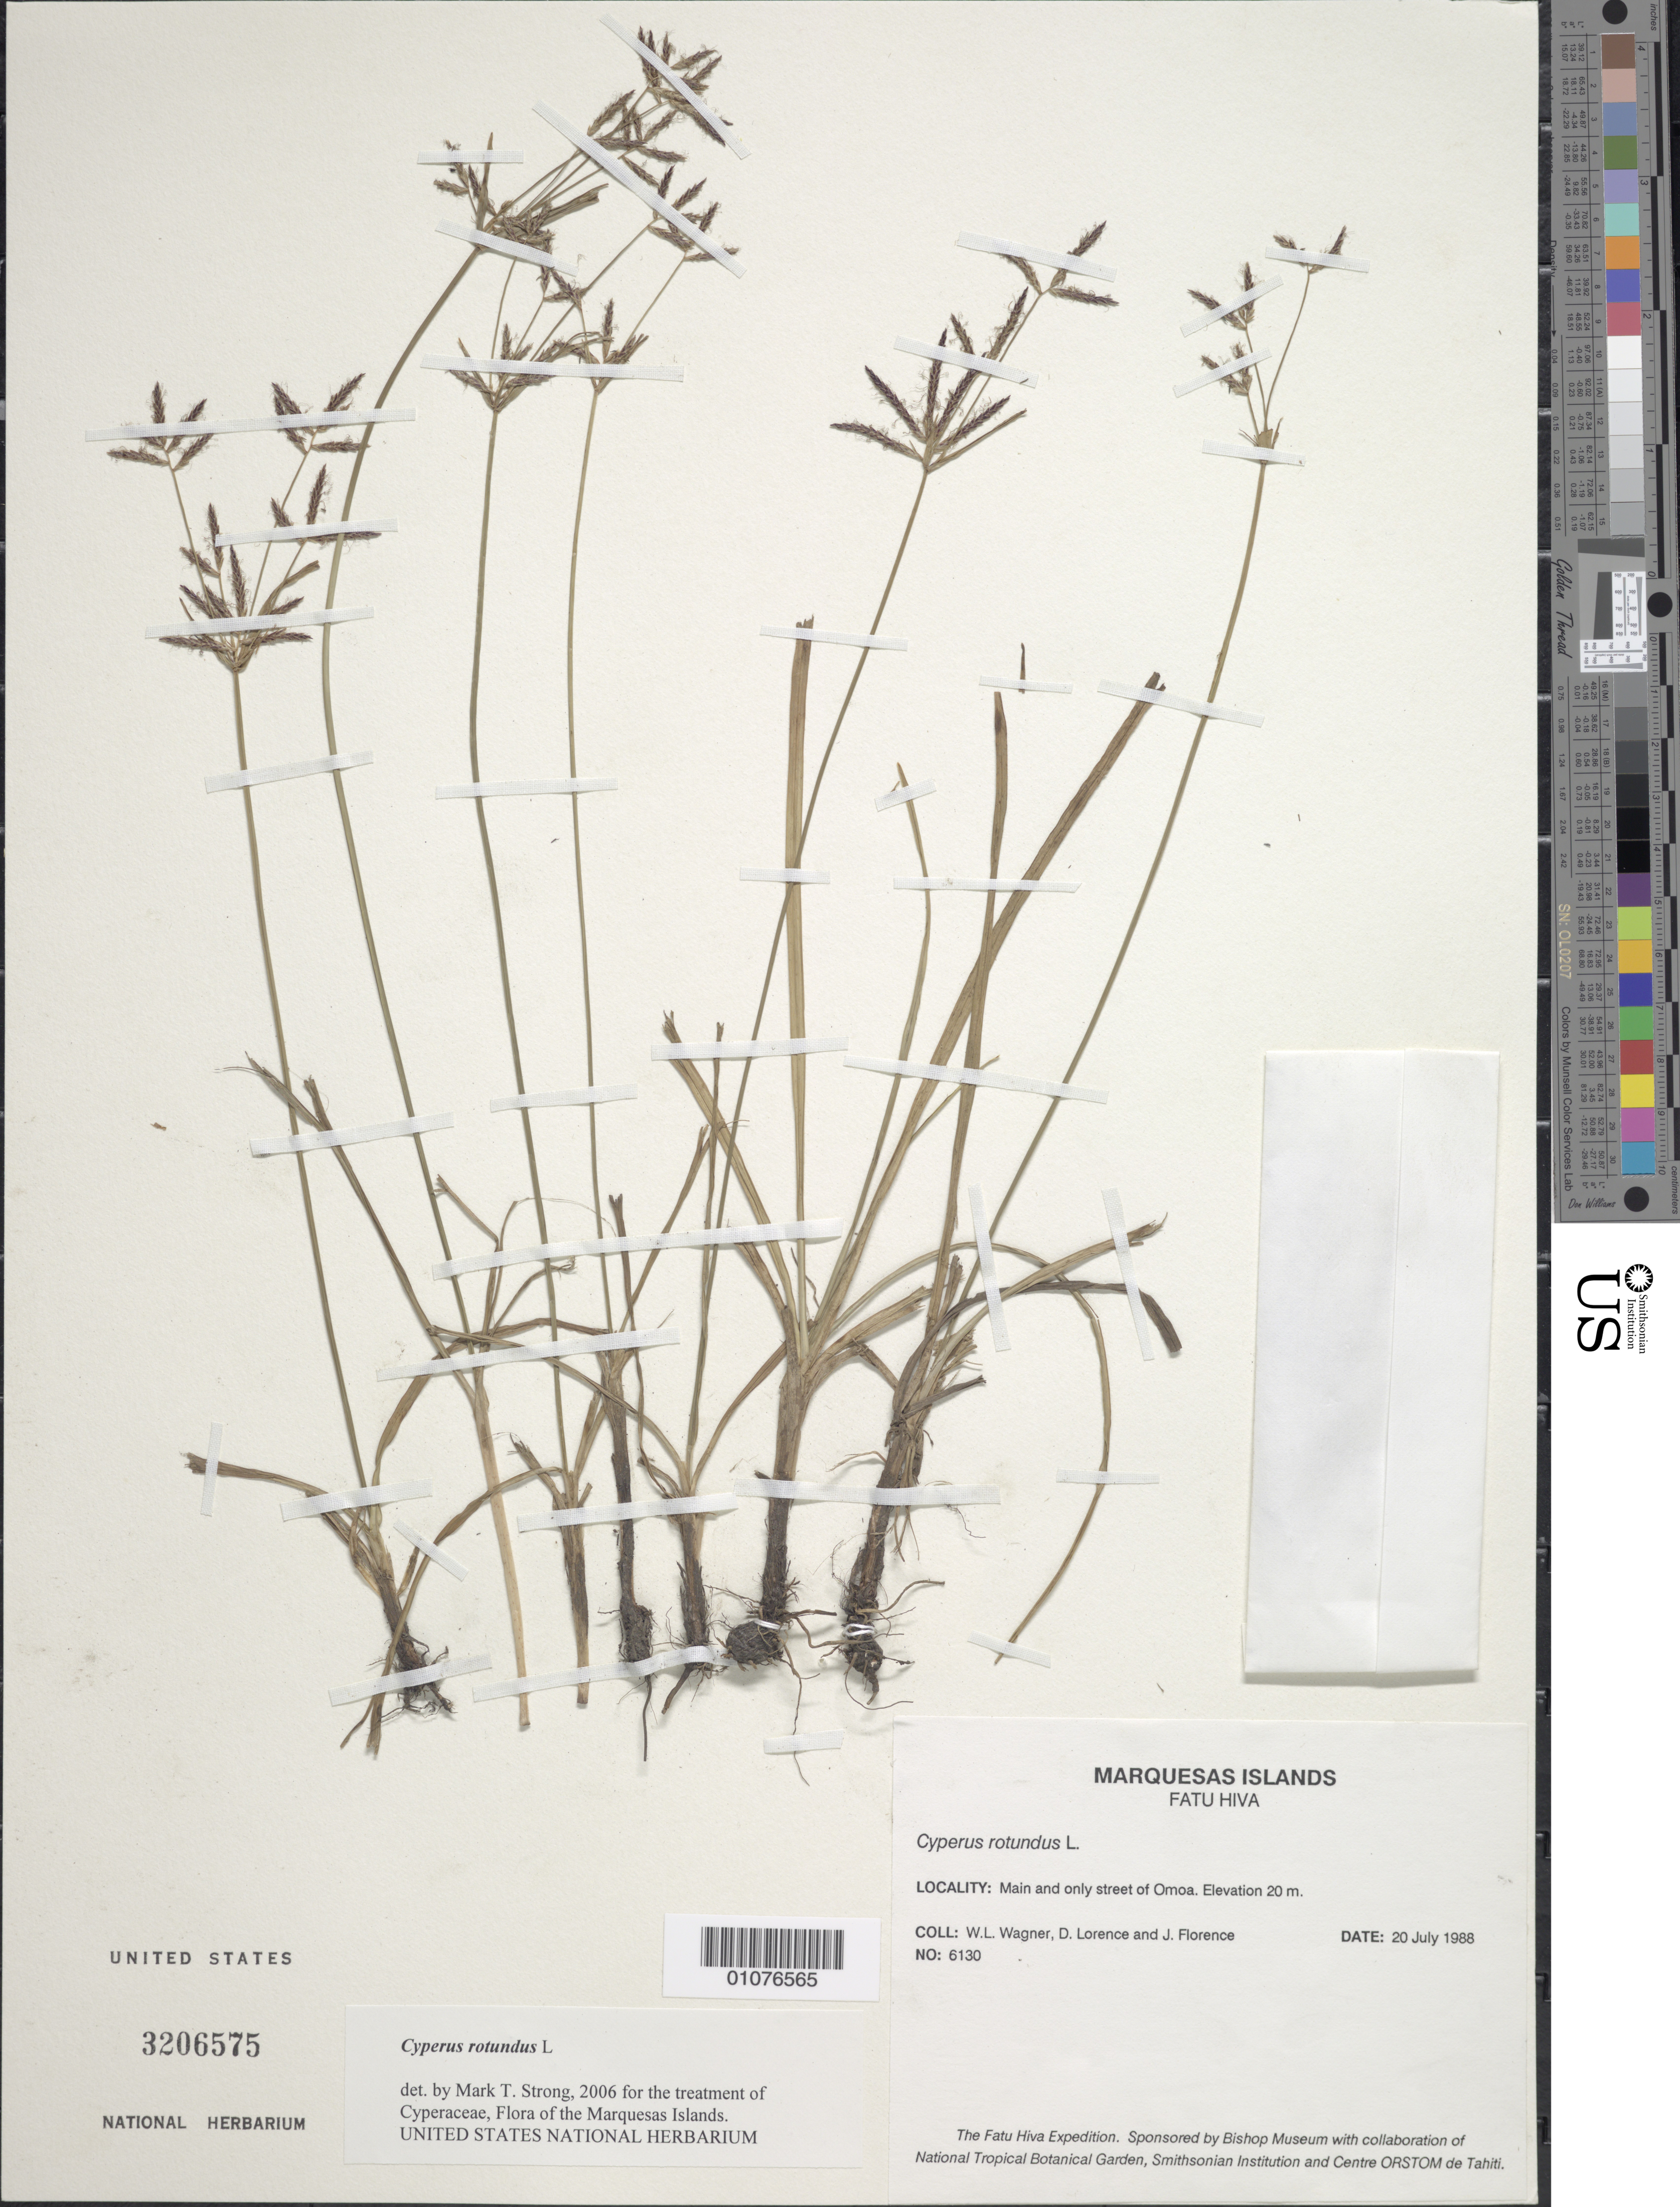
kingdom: Plantae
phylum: Tracheophyta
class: Liliopsida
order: Poales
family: Cyperaceae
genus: Cyperus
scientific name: Cyperus rotundus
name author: L.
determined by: Strong, M. T., (US), Smithsonian Institution - National Museum of Natural History (UNITED STATES)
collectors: W. L. Wagner, D. Lorence & J. Florence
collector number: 6130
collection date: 1988-07-20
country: French Polynesia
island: Fatu Hiva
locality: main and only street of 'Omo'a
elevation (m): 20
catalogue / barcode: US 3206575